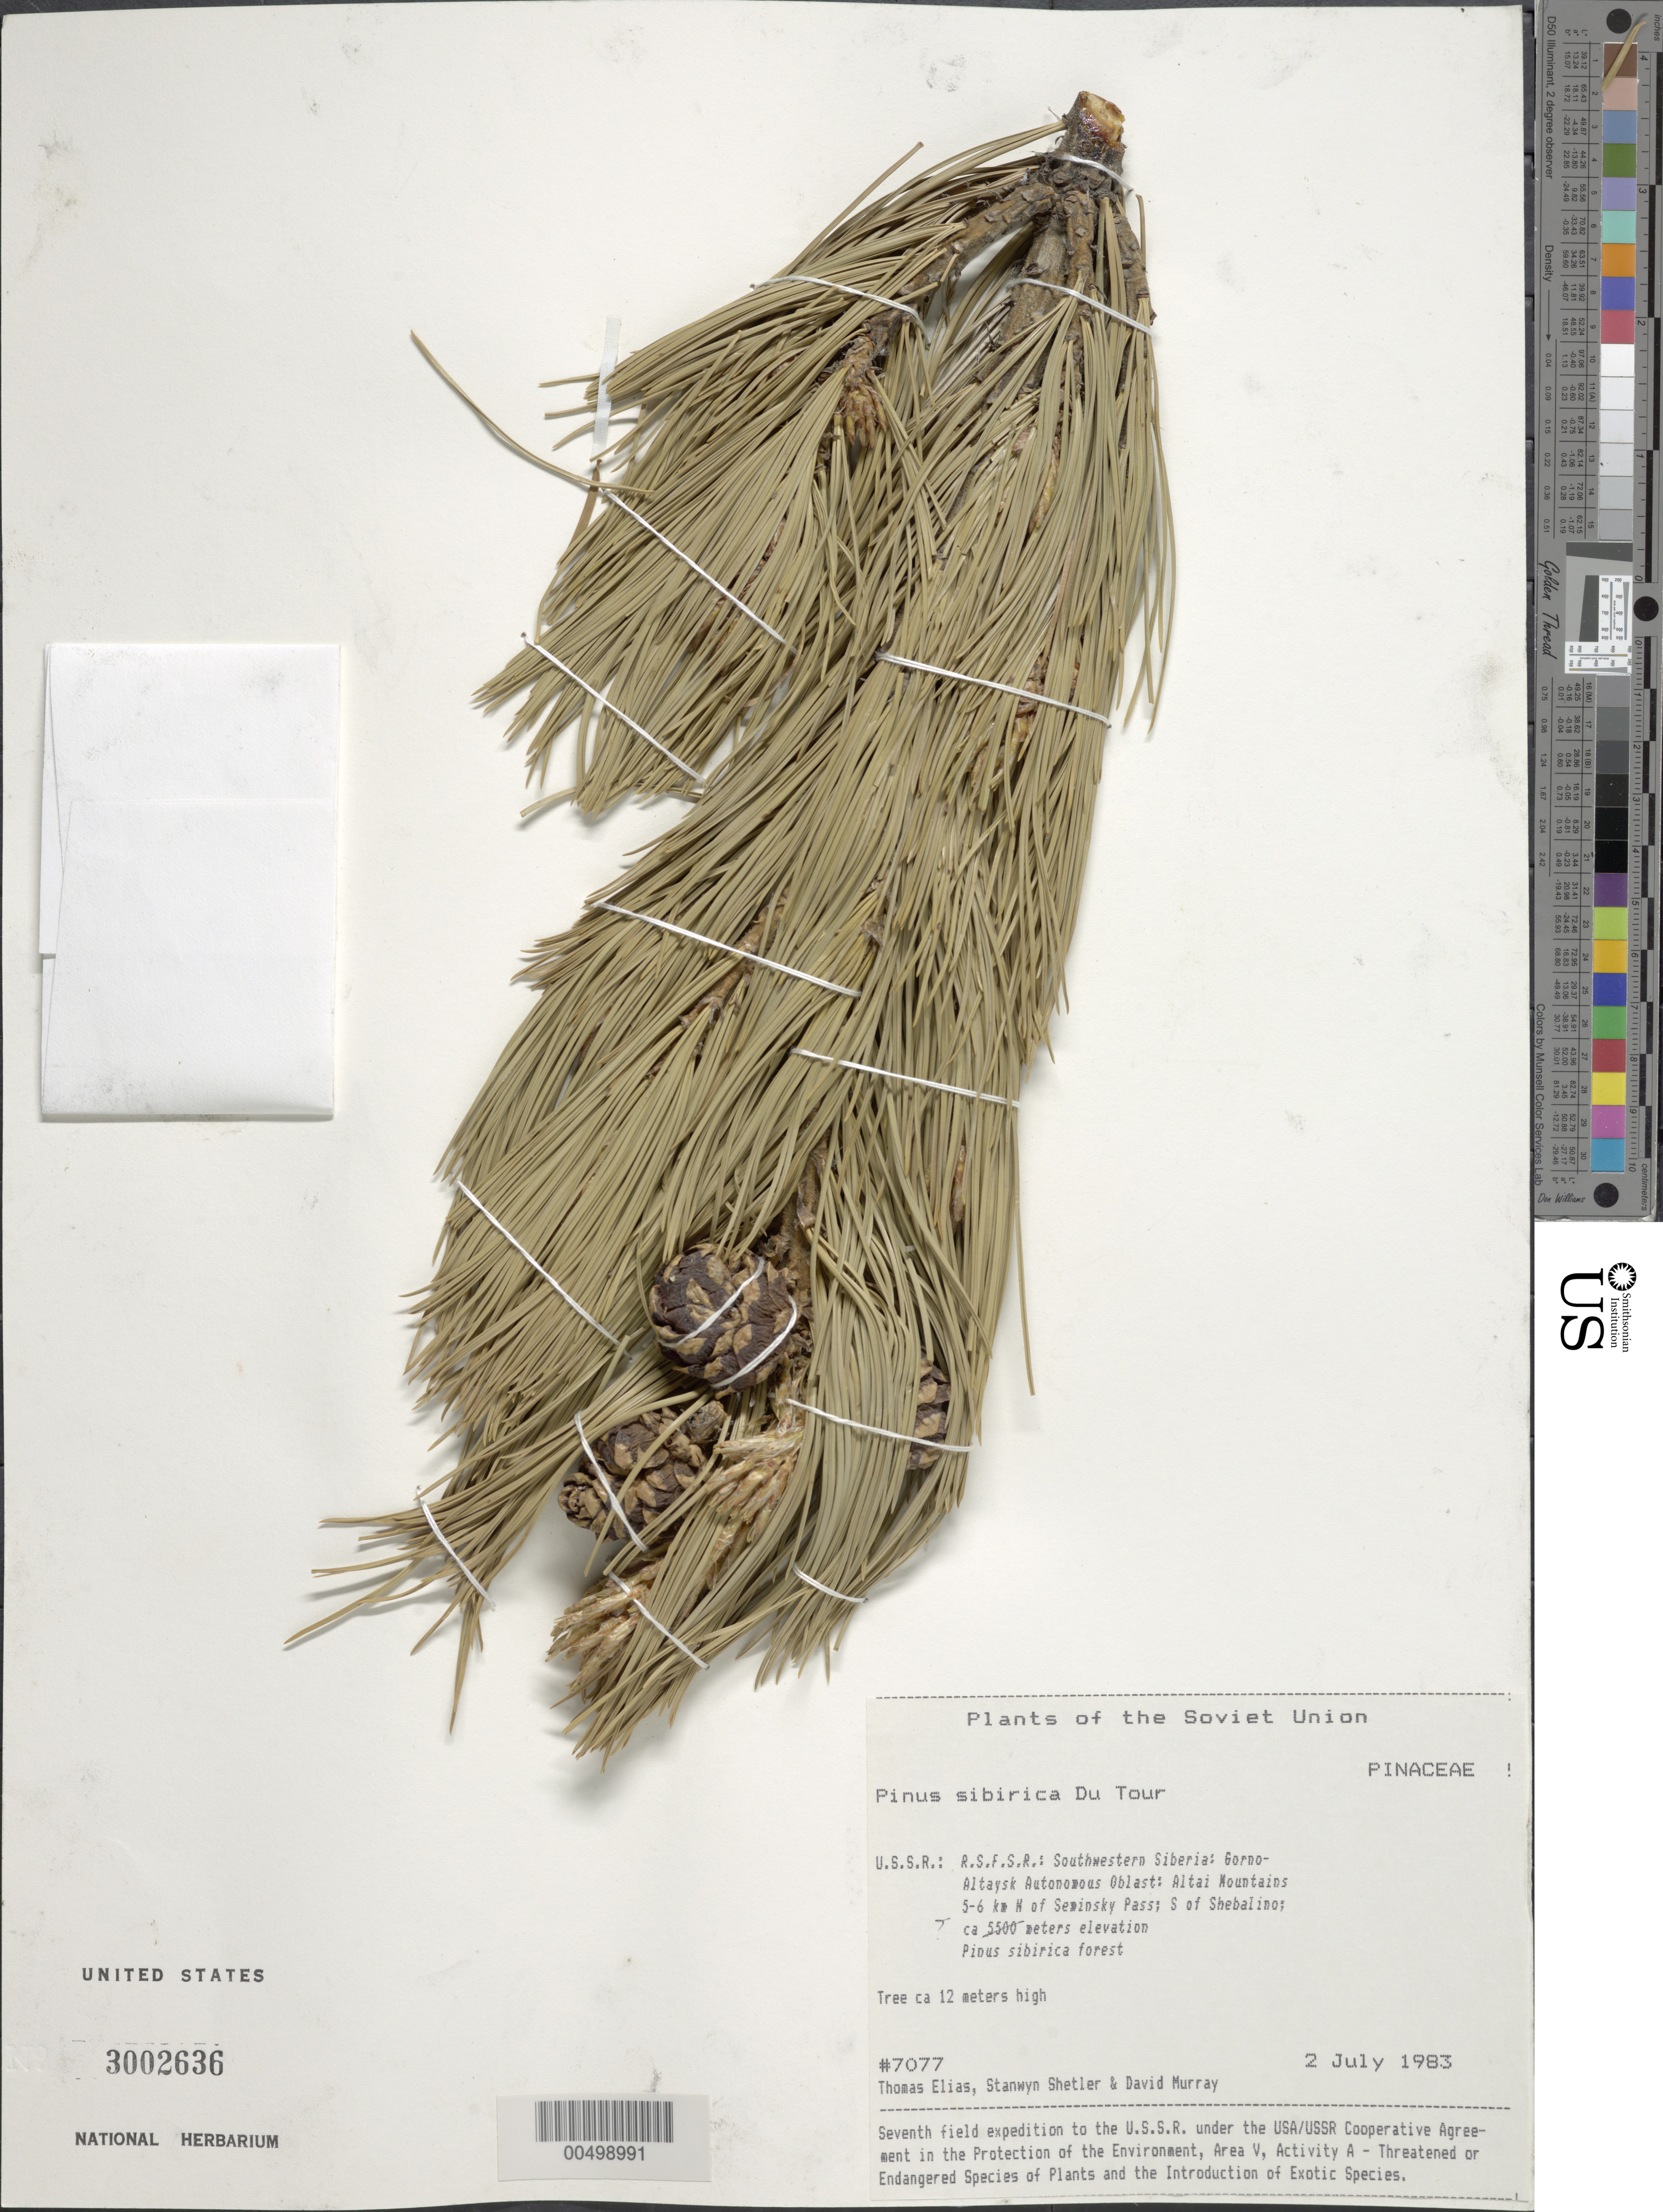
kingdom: Plantae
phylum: Tracheophyta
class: Pinopsida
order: Pinales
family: Pinaceae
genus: Pinus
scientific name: Pinus sibirica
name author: Du Tour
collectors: T. Elias, S. Shetler & D. F. Murray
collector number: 7077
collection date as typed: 02 Jul 1983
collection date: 1983-07-02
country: Russian Federation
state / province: Altai Republic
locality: Altai Mountains, 5-6 km N of Seminsky Pass, S of Shebalino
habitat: Pinus sibirica forest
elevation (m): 1676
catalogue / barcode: US 3002636